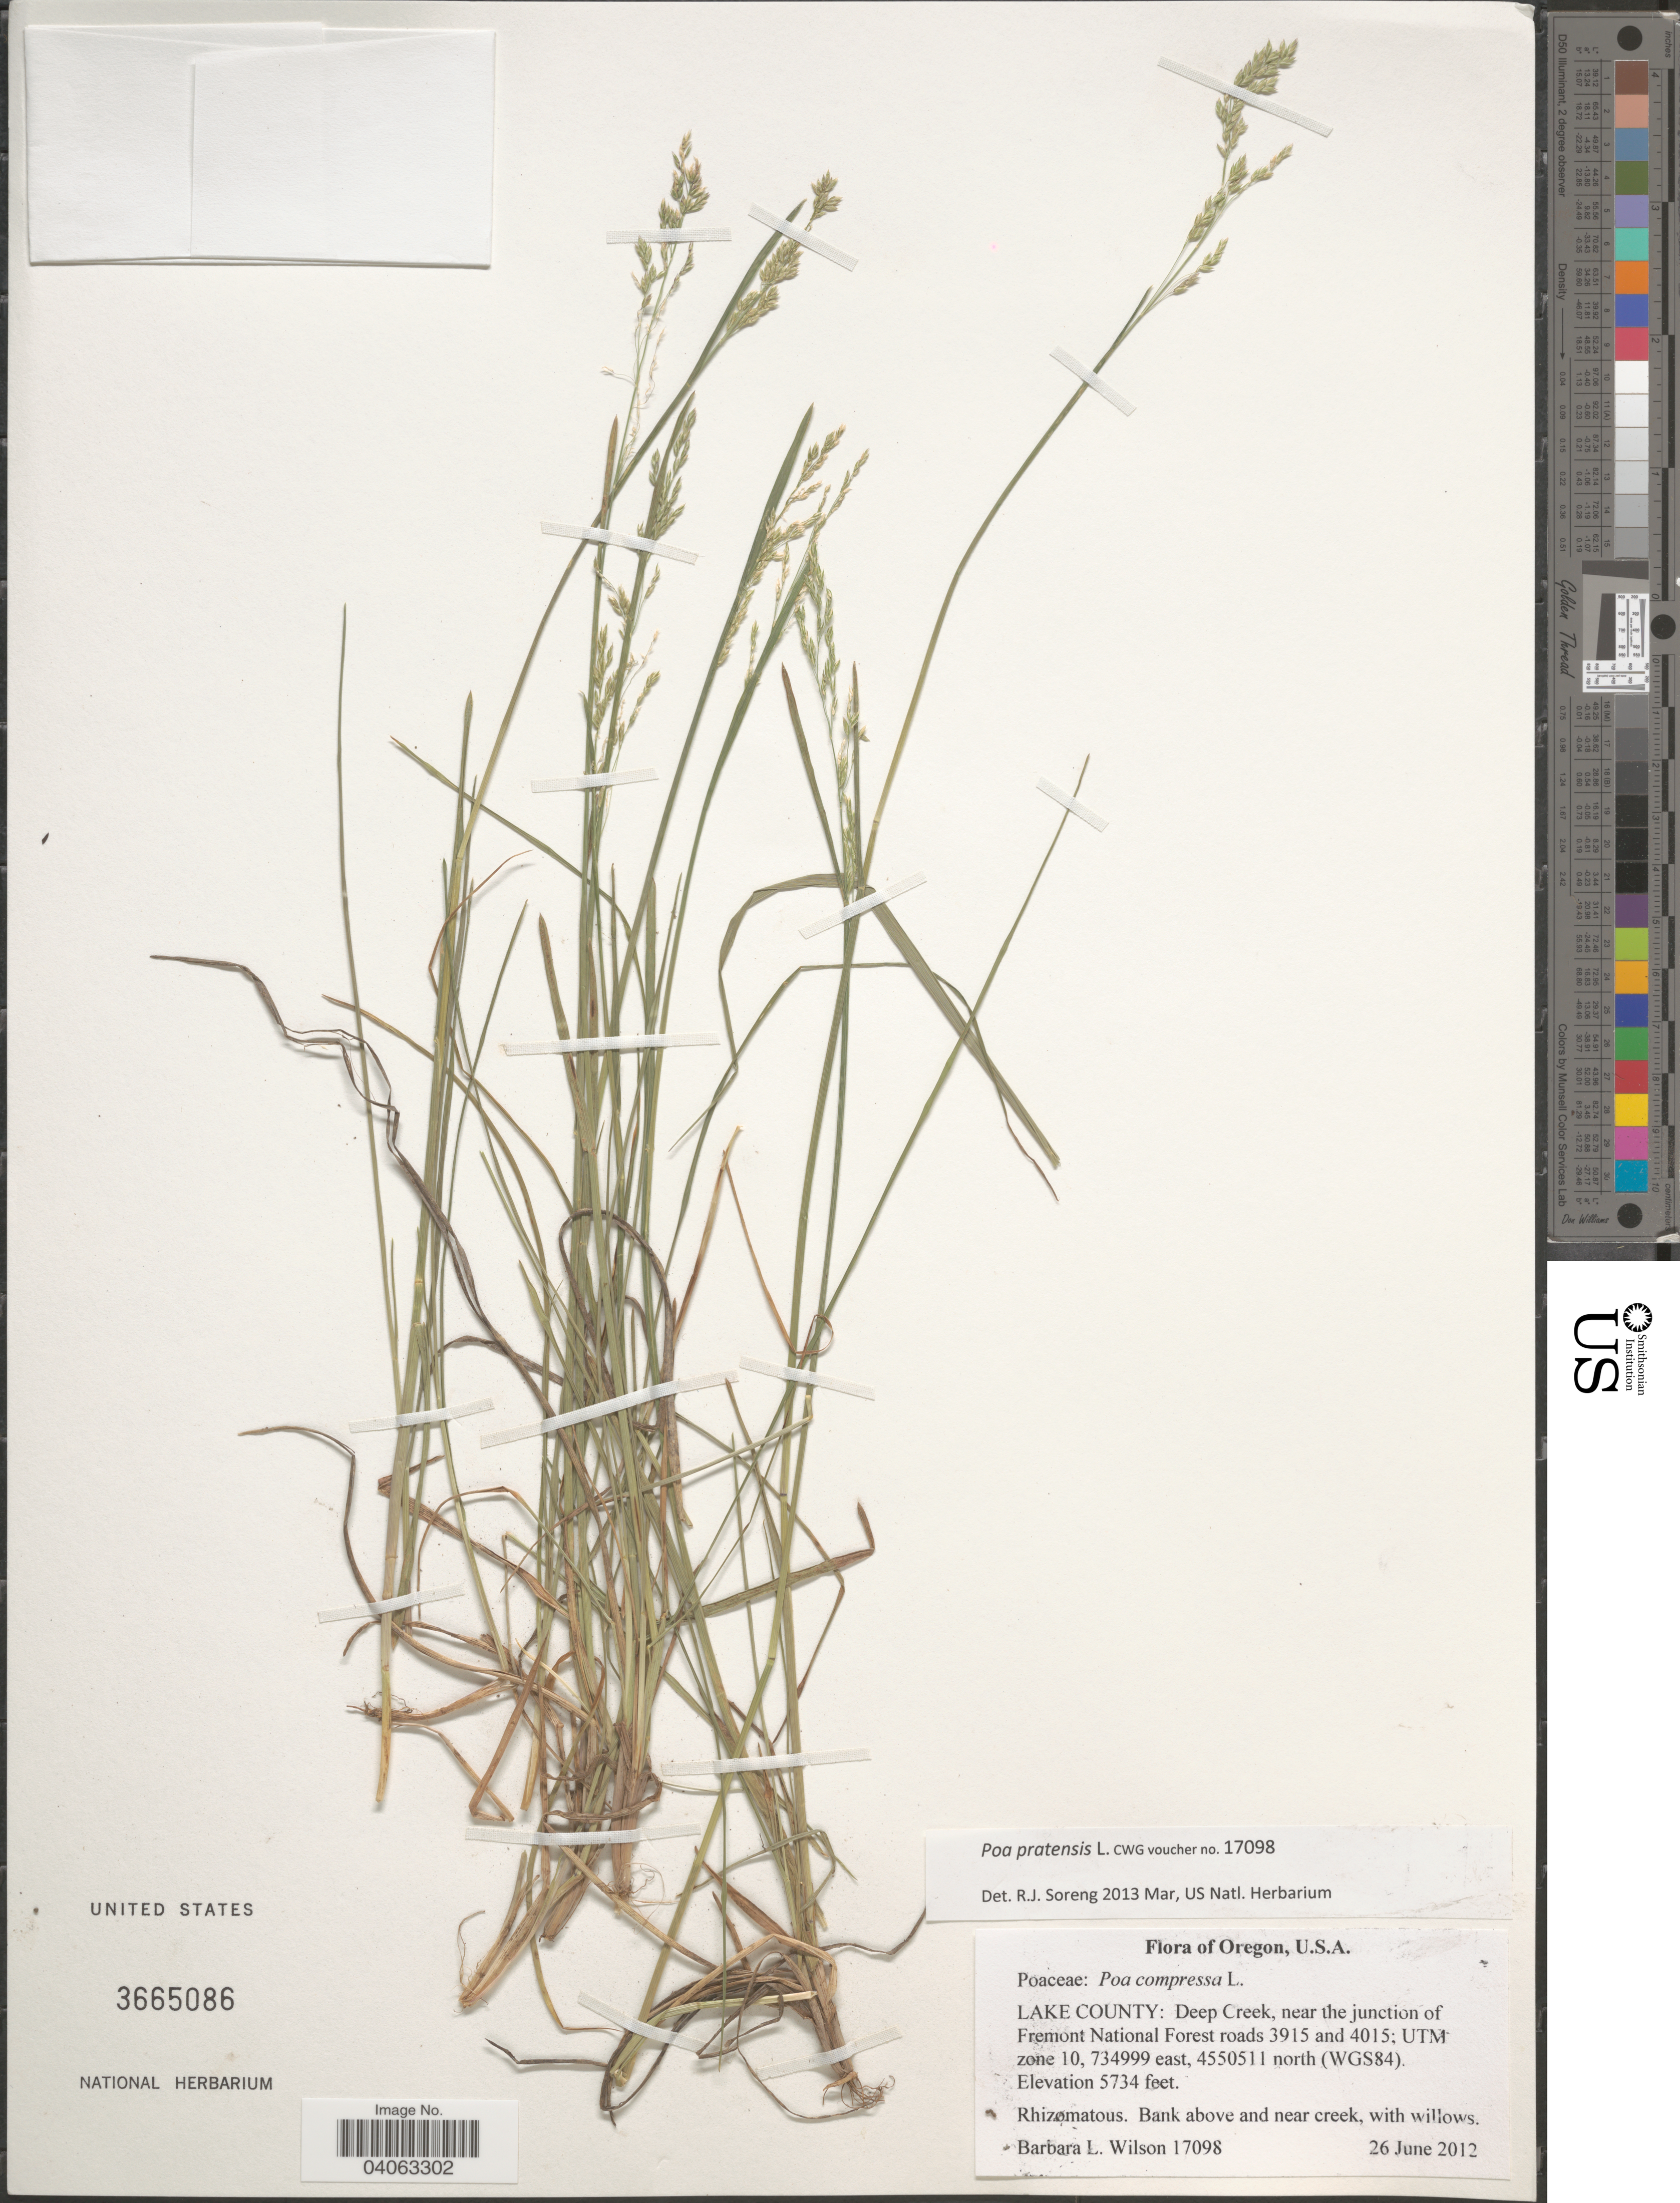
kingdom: Plantae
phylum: Tracheophyta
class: Liliopsida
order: Poales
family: Poaceae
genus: Poa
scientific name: Poa pratensis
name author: L.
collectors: B. L. Wilson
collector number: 17098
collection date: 2012-06-26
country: United States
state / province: Oregon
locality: Lake County: Deep Creek, near the junction of Fremont National Forest roads 3915 and 4015; UTM zone 10 (WGS84).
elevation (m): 1748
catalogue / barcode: US 3665086